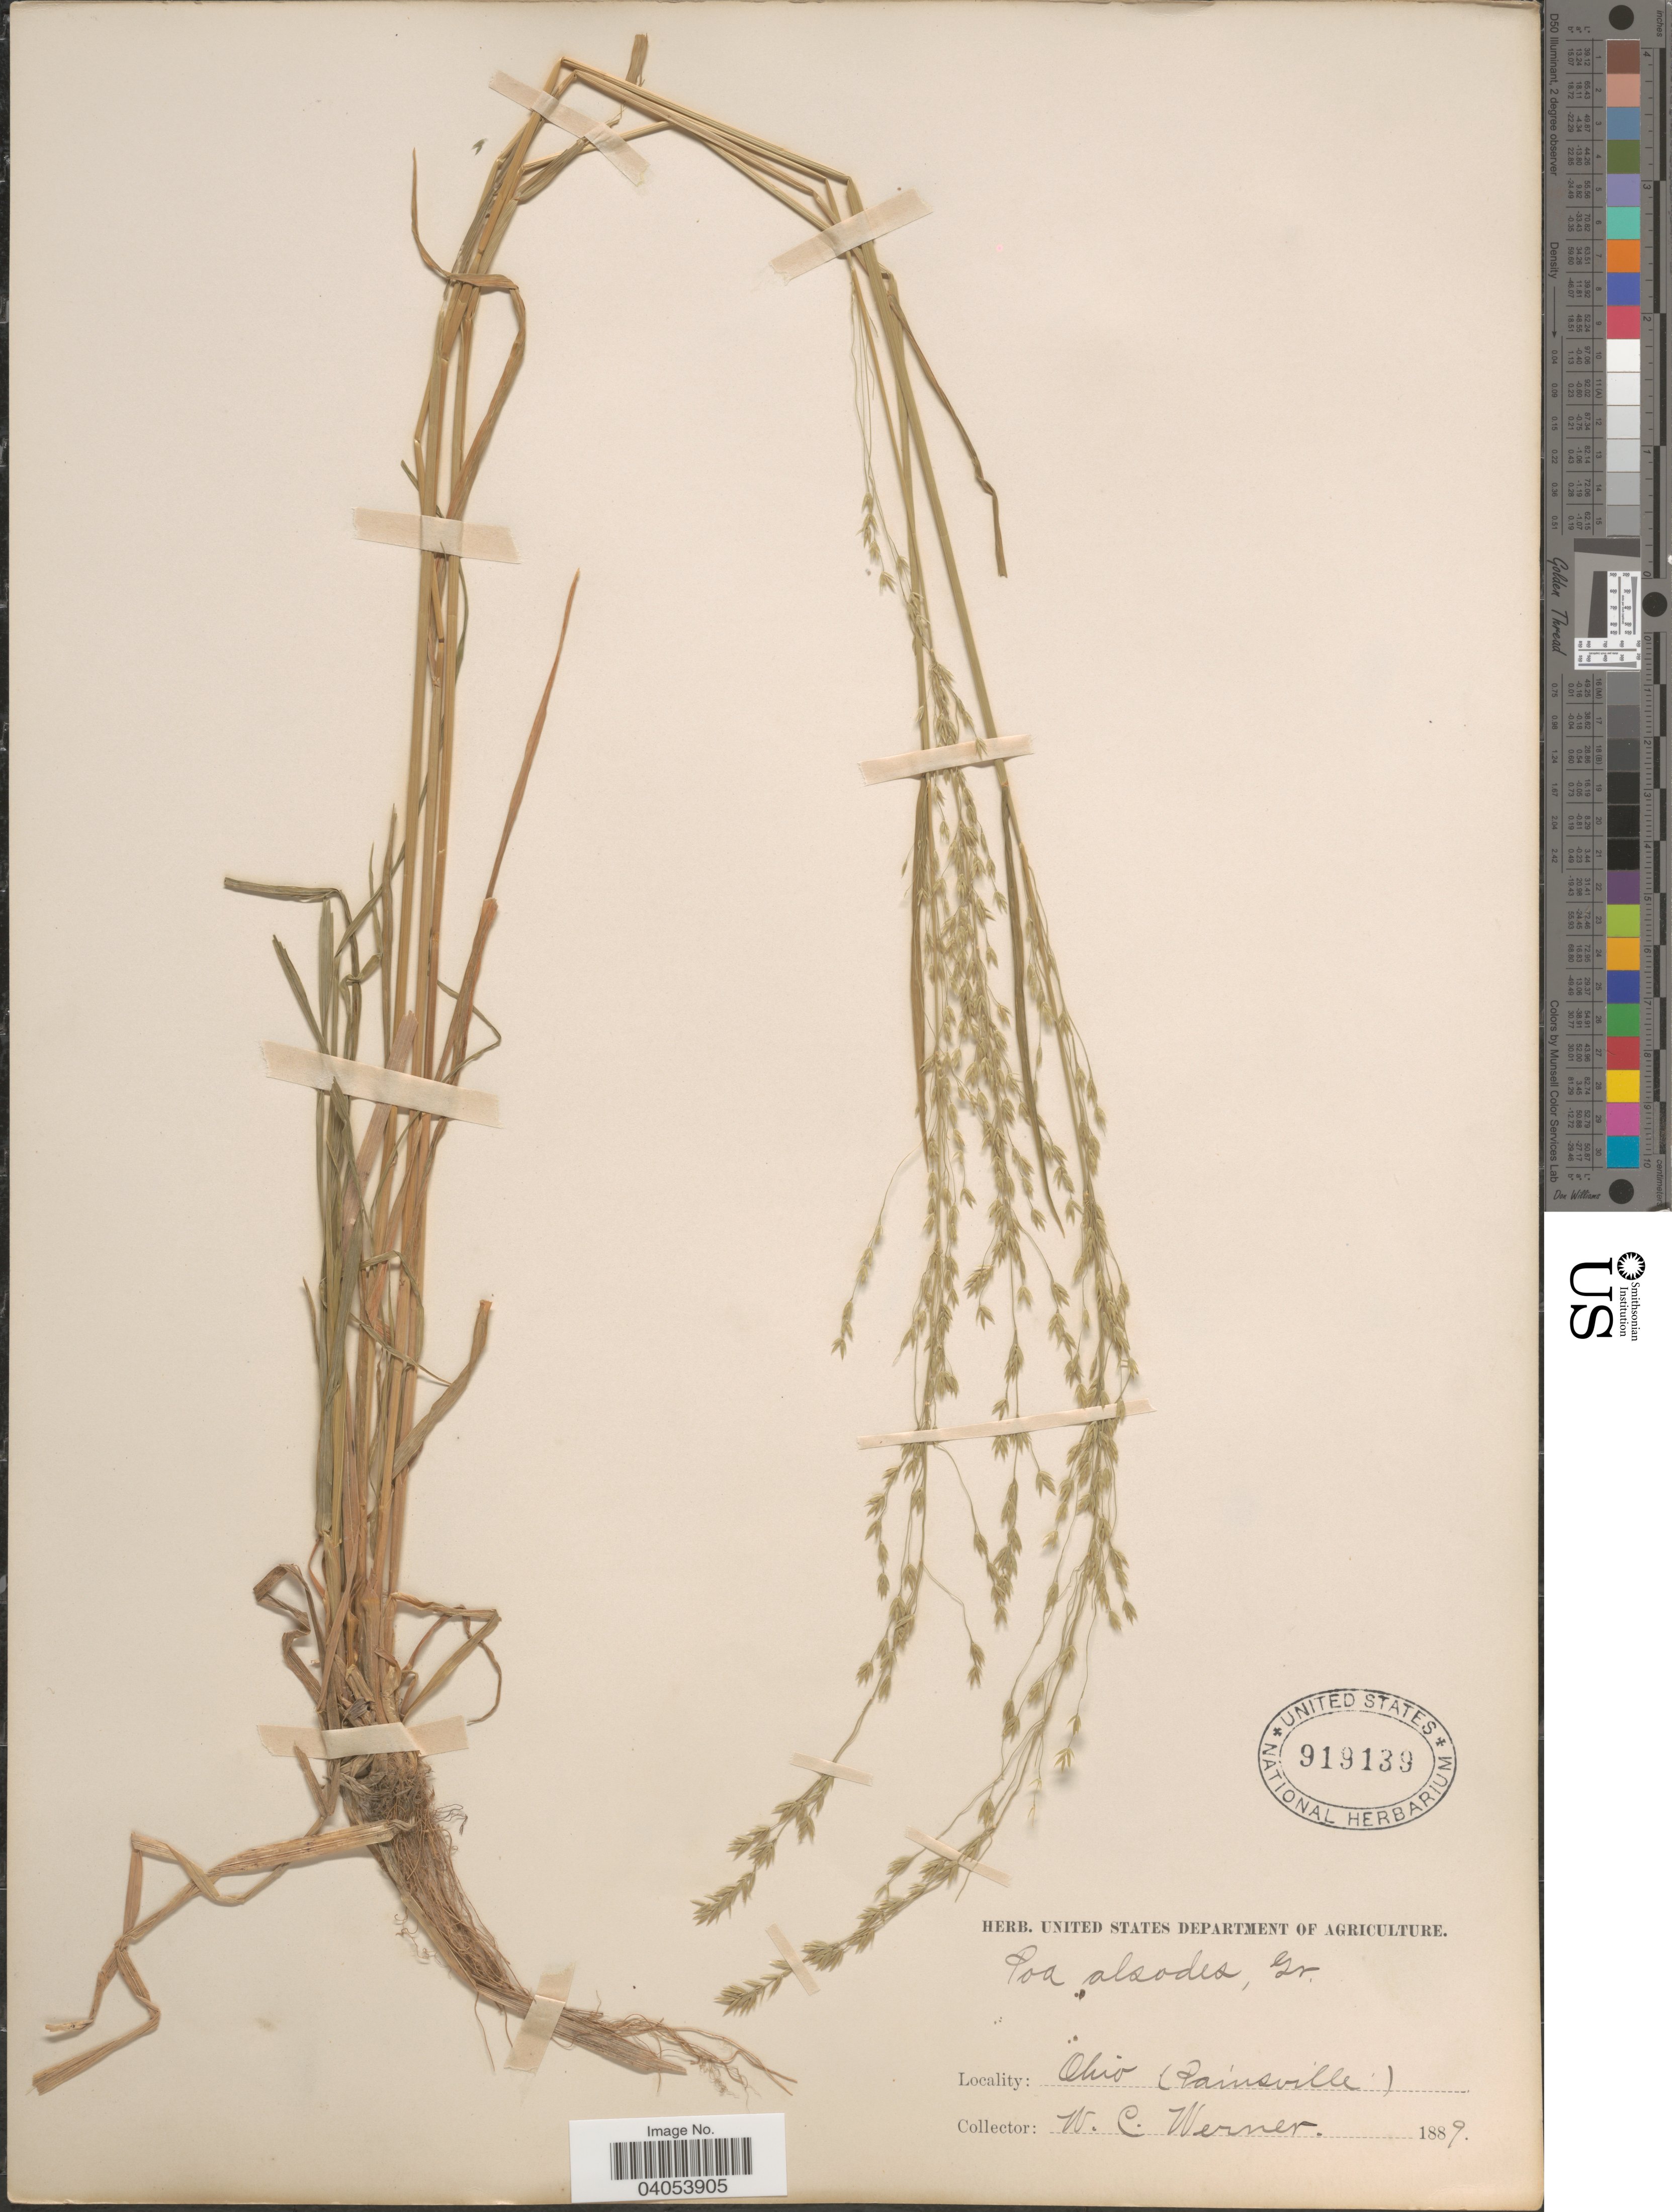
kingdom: Plantae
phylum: Tracheophyta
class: Liliopsida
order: Poales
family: Poaceae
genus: Poa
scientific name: Poa alsodes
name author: A. Gray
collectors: W. Werner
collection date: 1889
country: United States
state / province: Ohio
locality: Painsville.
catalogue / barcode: US 919139